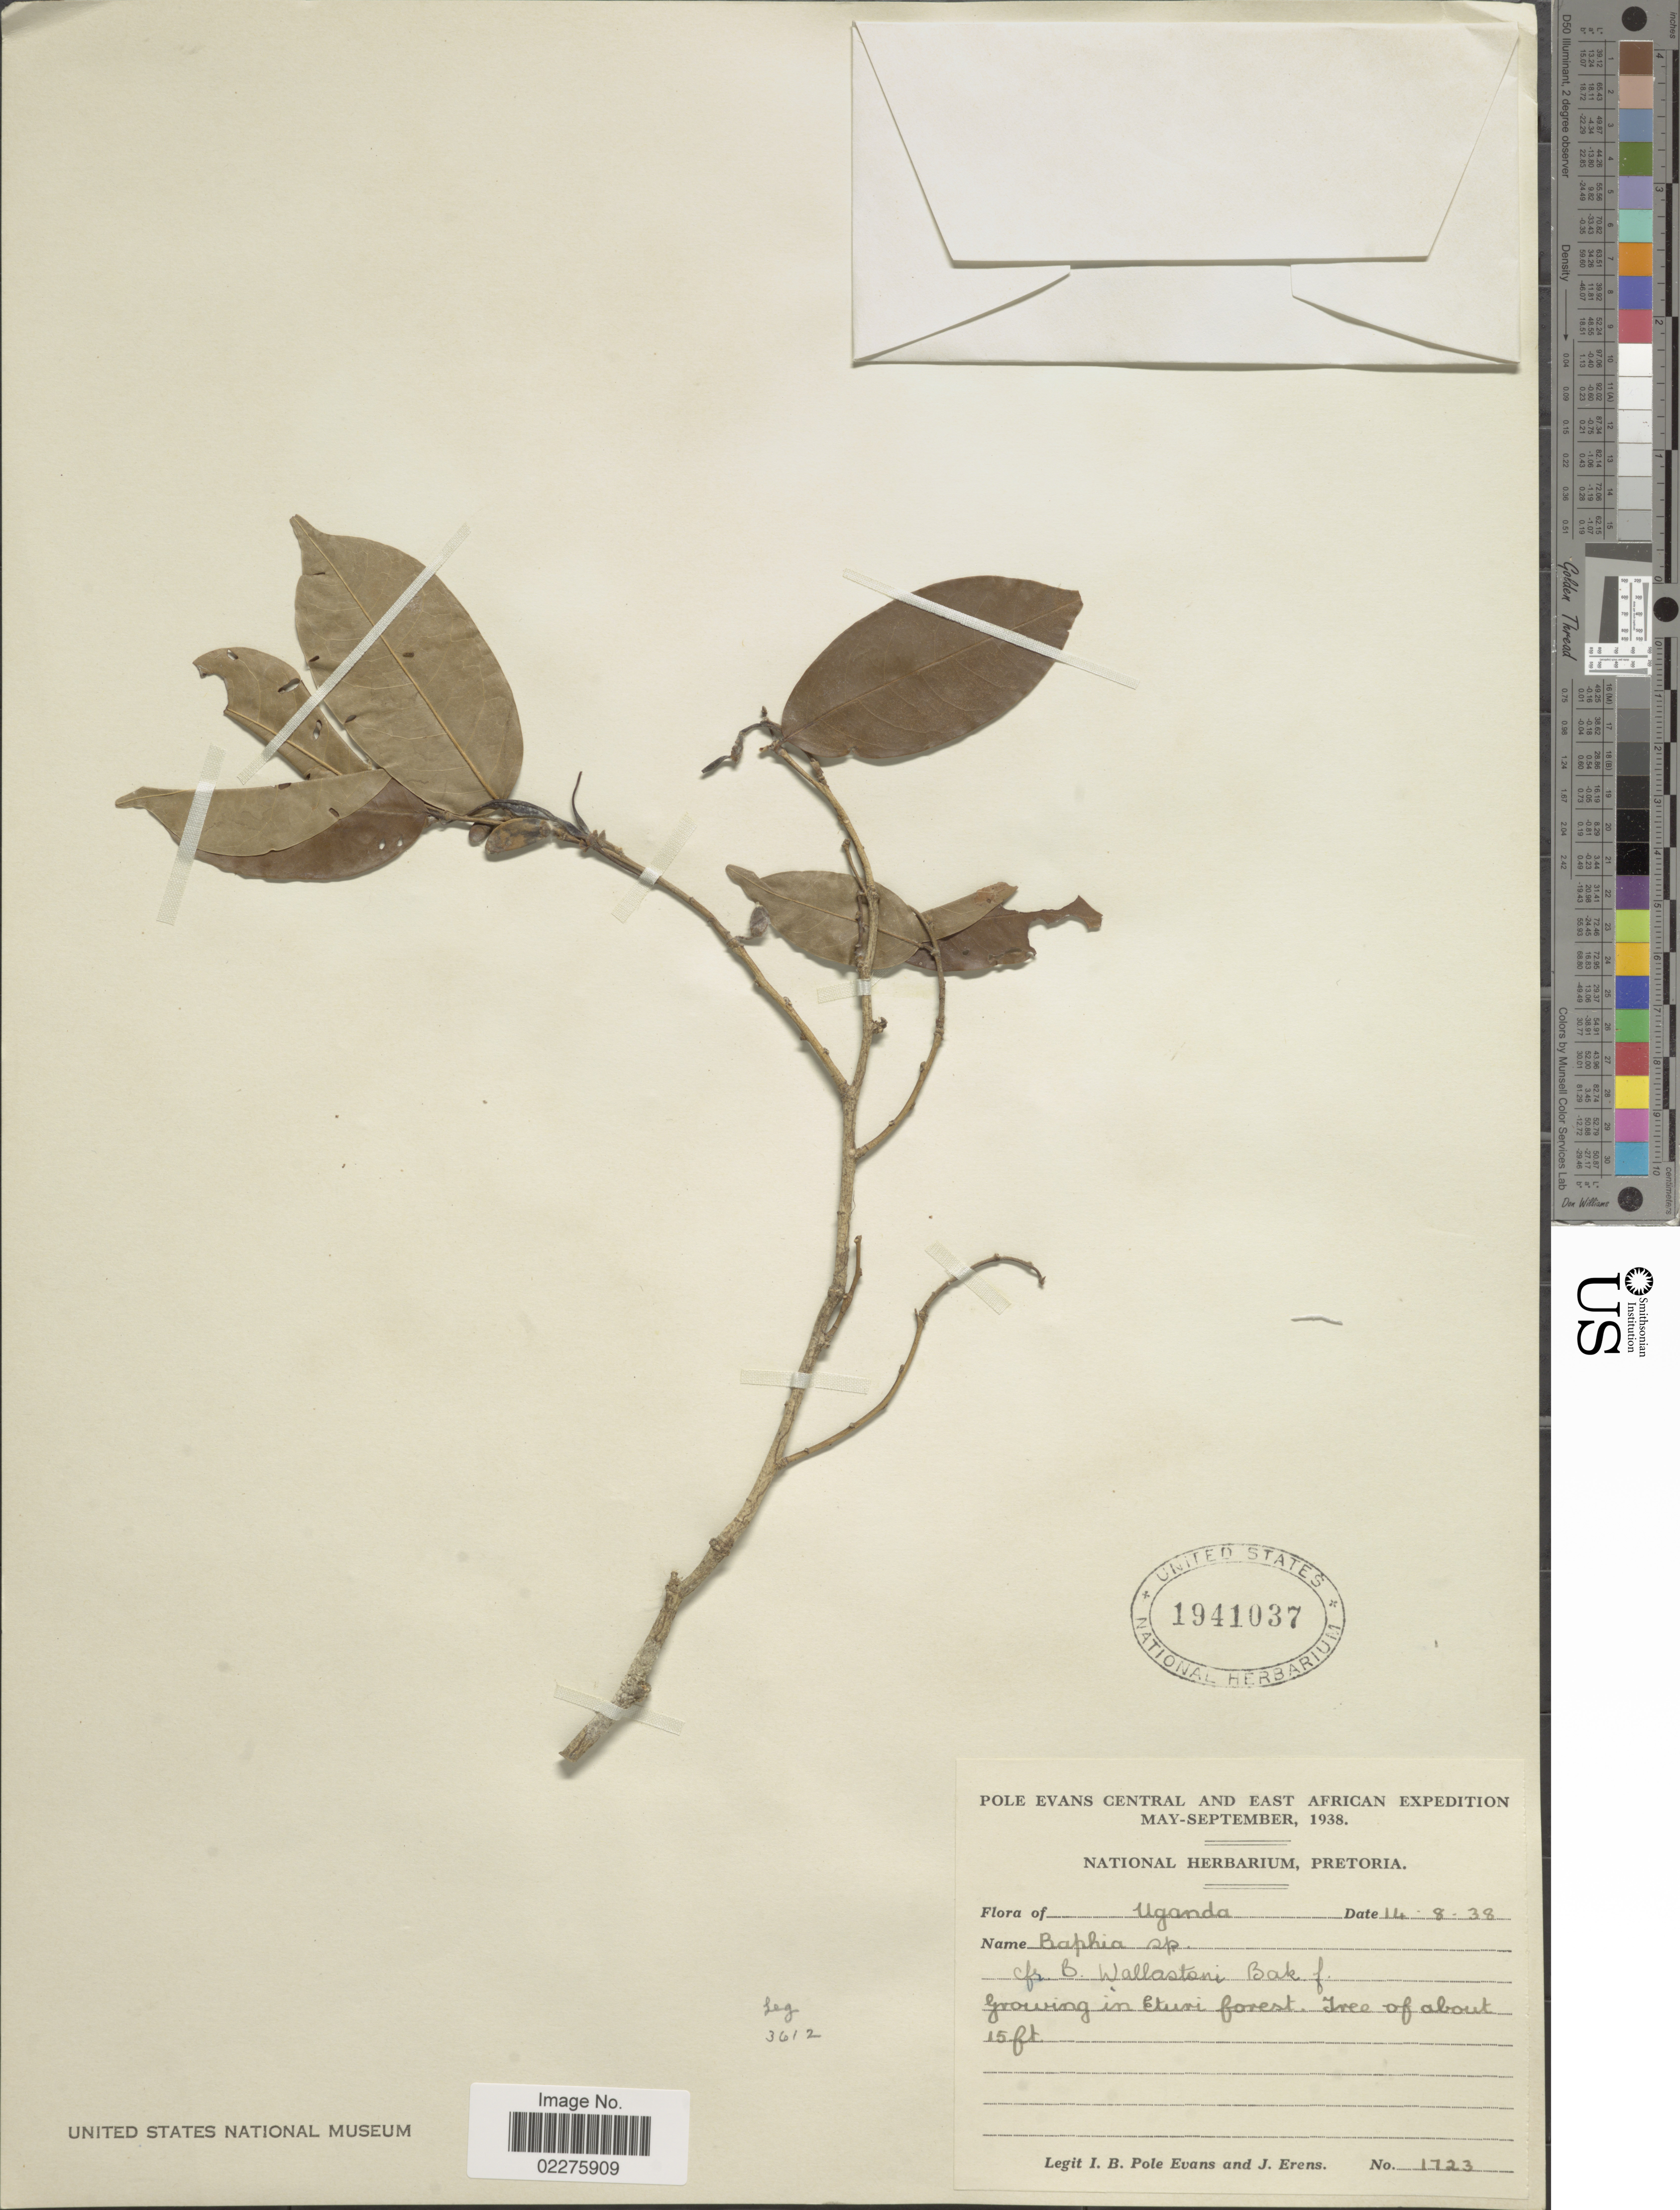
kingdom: Plantae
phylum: Tracheophyta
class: Magnoliopsida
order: Fabales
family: Fabaceae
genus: Baphia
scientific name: Baphia sp.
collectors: I. B. Pole-Evans & J. Erens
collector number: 1723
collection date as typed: Transcribed d/m/y: 14/8/38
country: Uganda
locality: Central and East Africa, Eturi forest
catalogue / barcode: US 1941037